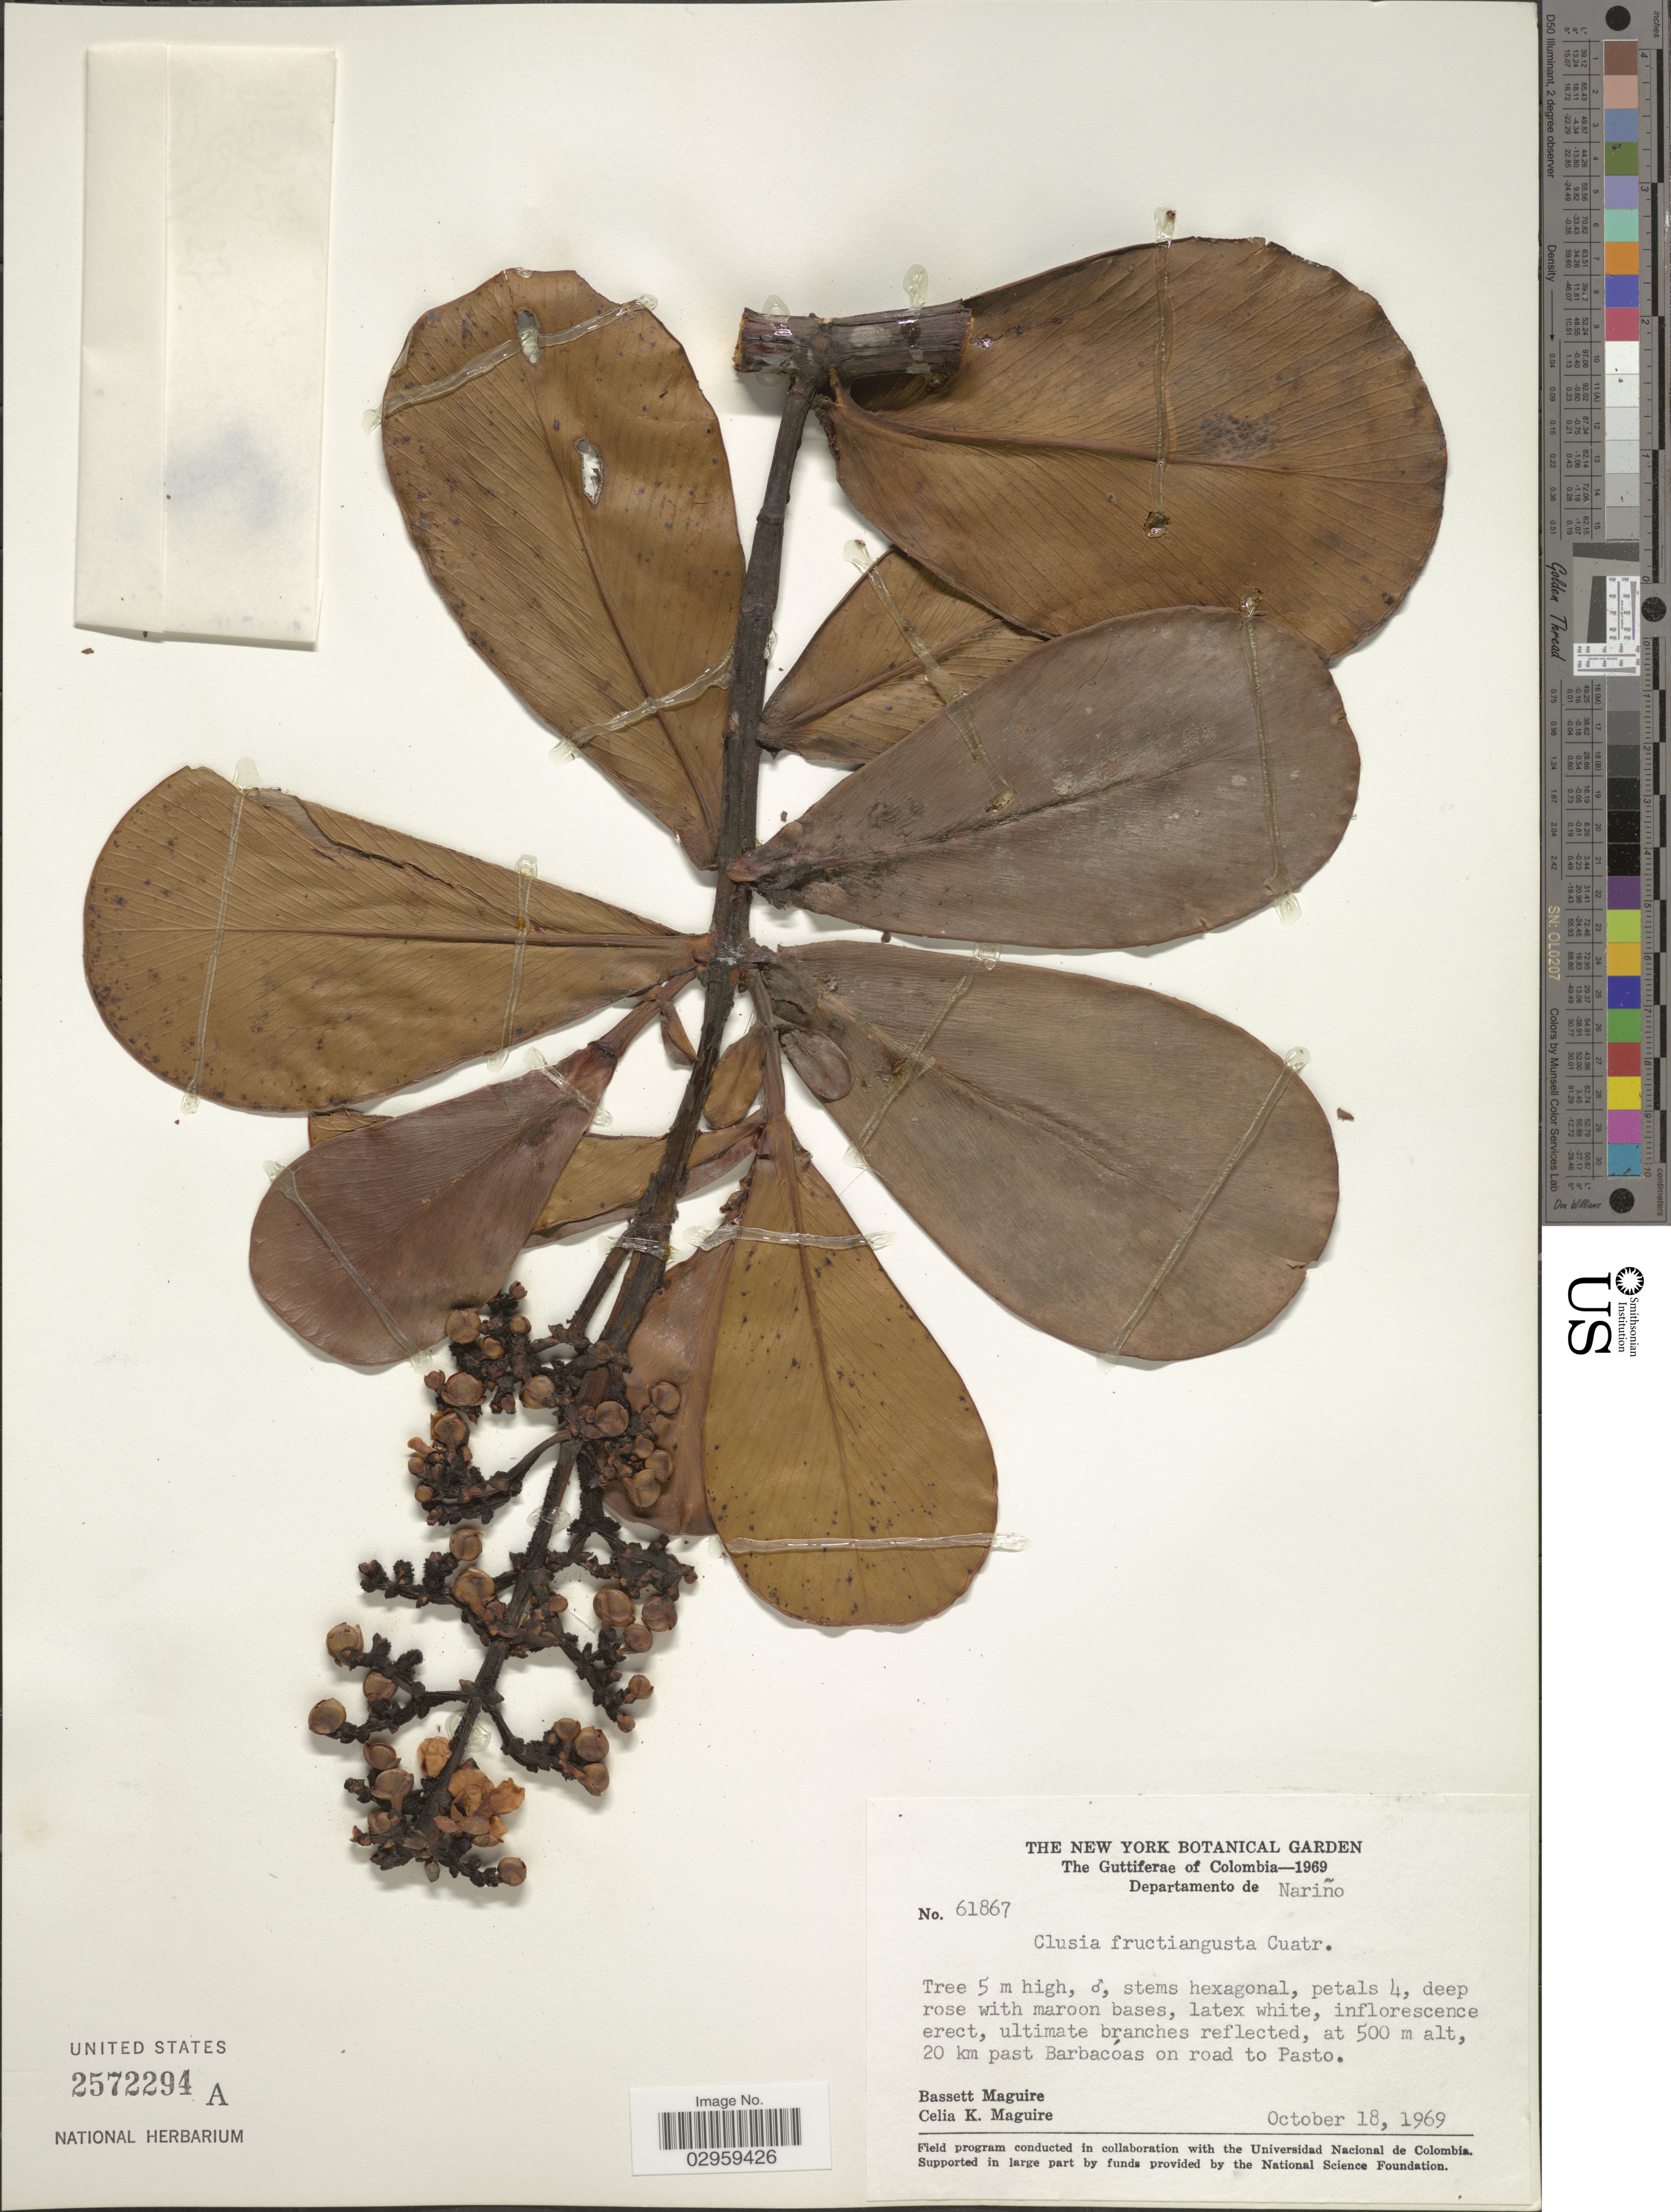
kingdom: Plantae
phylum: Tracheophyta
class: Magnoliopsida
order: Malpighiales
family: Clusiaceae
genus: Clusia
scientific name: Clusia fructiangusta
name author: Cuatrec.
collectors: B. Maguire & C. K. Maguire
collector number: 61867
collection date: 1969-10-18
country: Colombia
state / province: Nariño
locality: Departamento de Nariño. 20 km past Barbacóas on road to Pasto.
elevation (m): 500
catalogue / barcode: US 2572294A